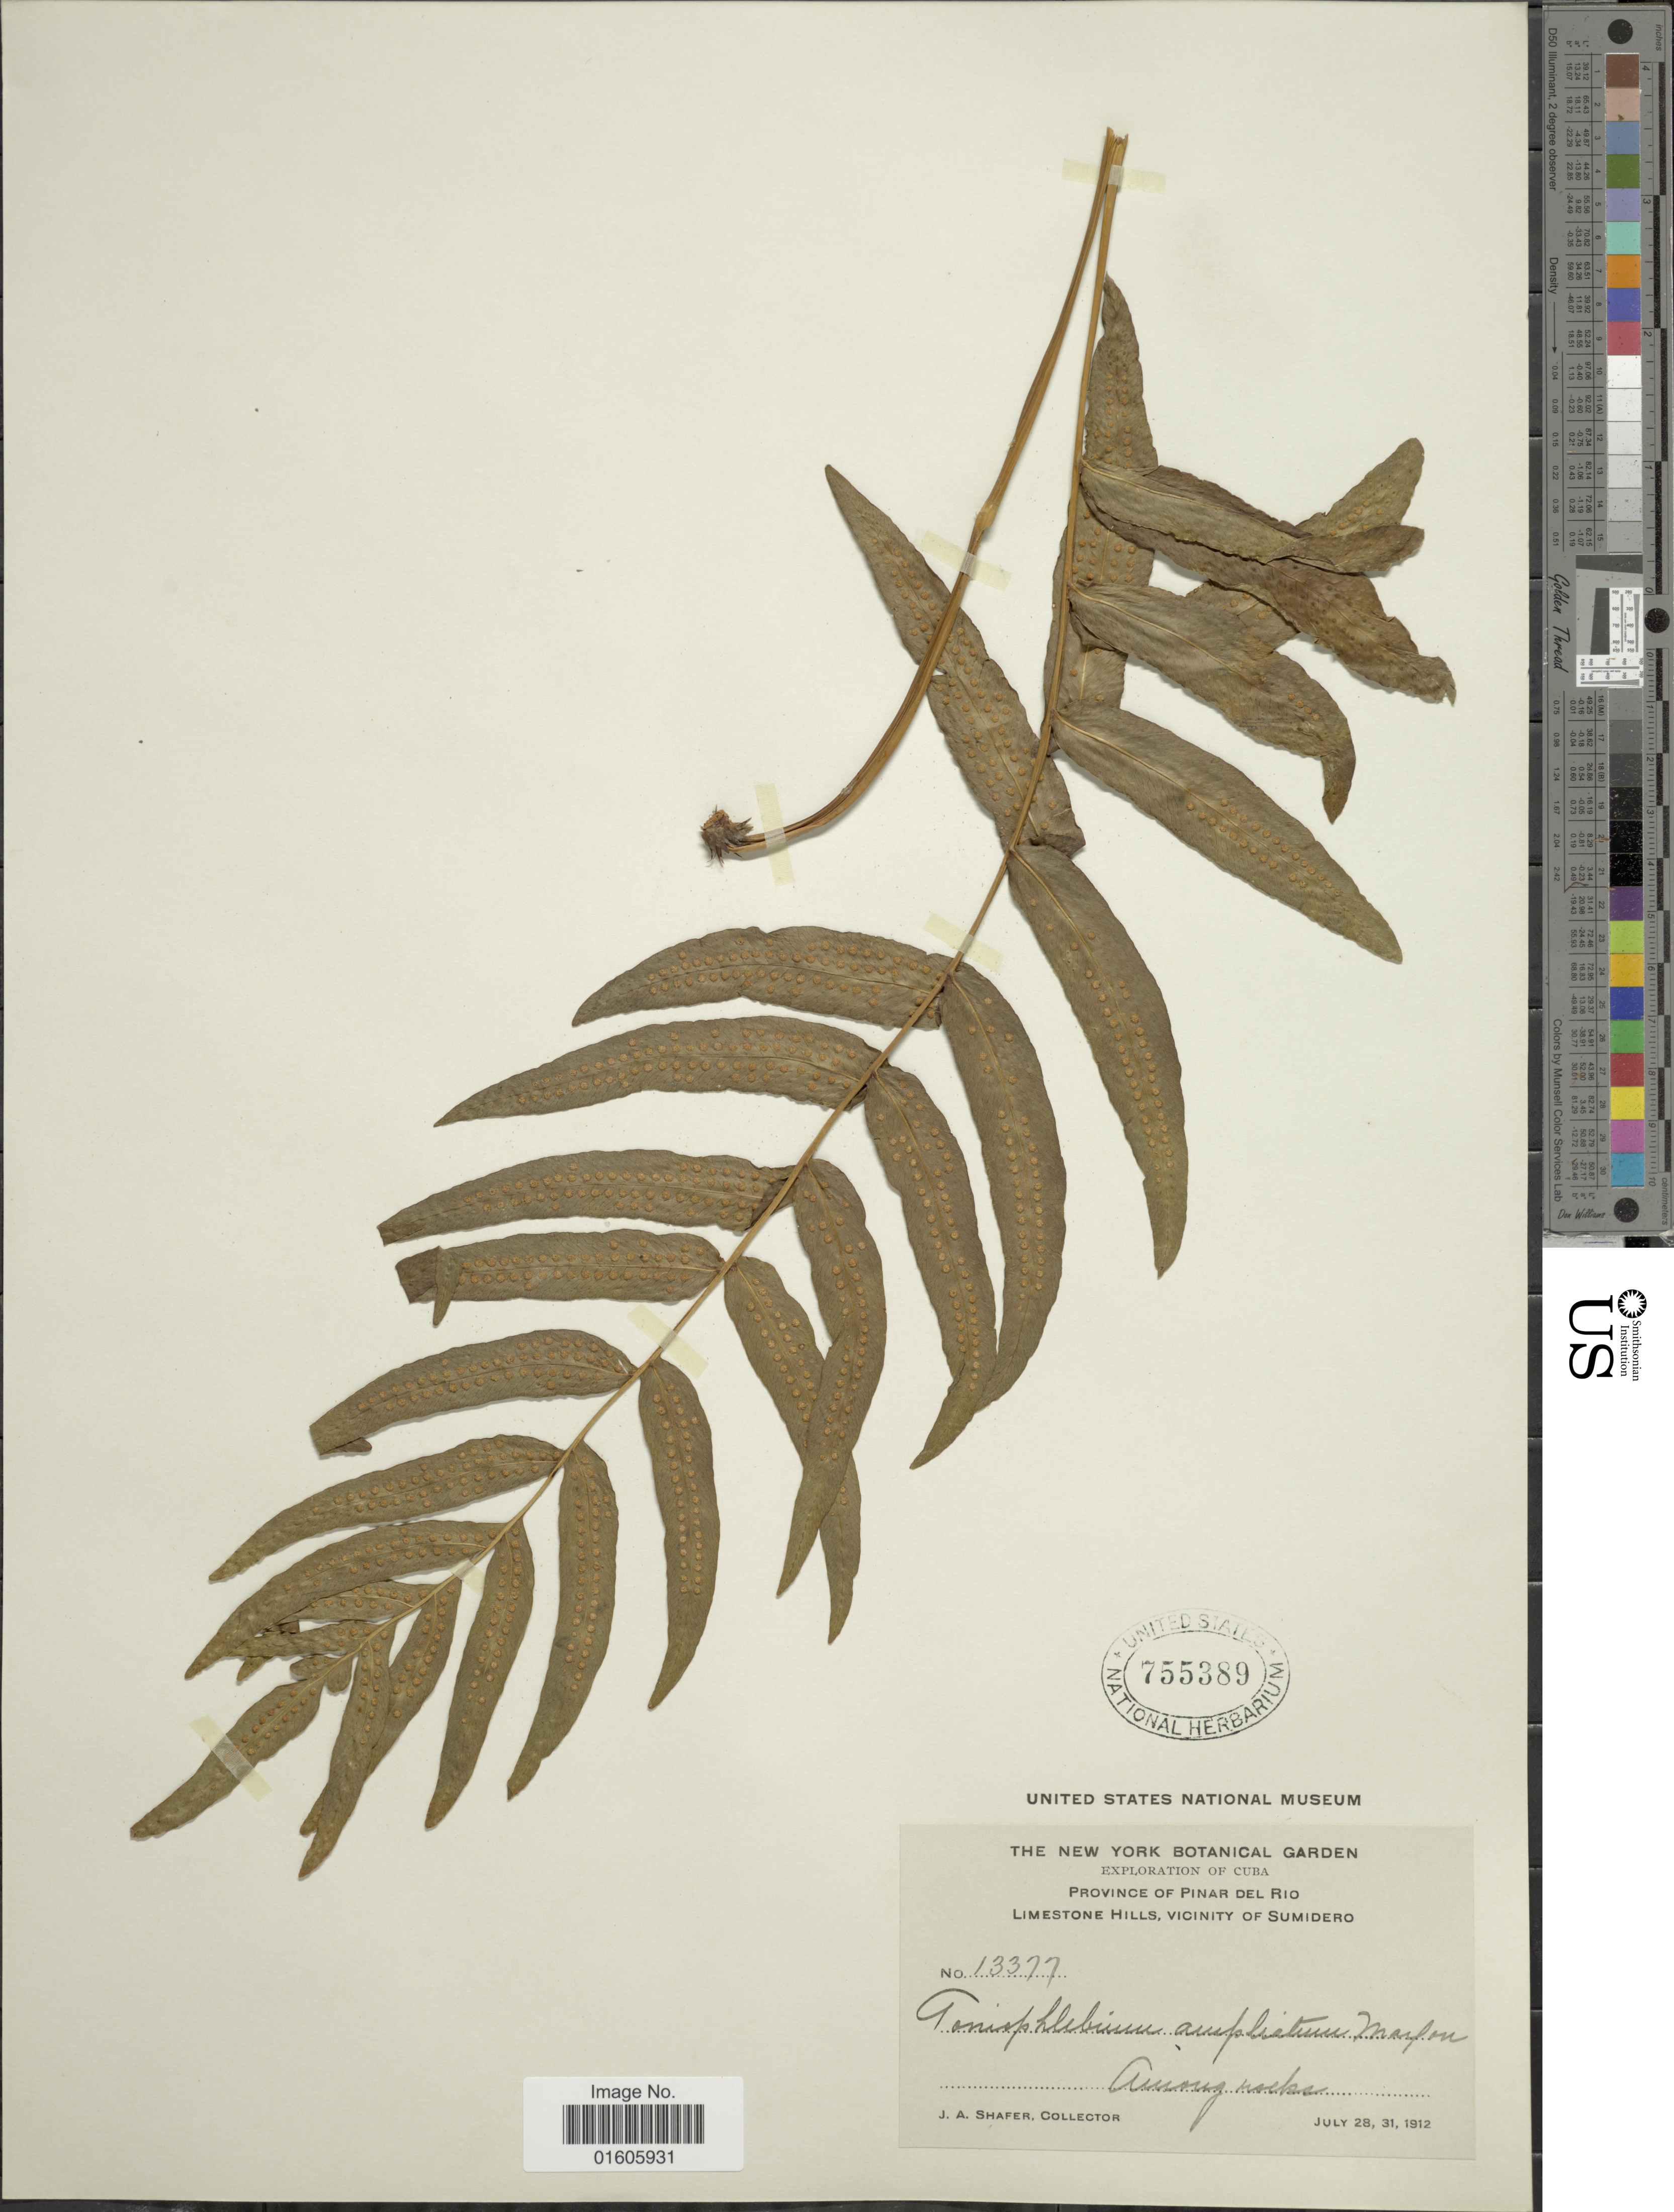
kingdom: Plantae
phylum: Tracheophyta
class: Polypodiopsida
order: Polypodiales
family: Polypodiaceae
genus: Serpocaulon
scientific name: Serpocaulon triseriale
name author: (Sw.) A.R. Sm.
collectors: J. A. Shafer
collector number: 13377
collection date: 1912-07-28/1912-07-31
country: Cuba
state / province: Pinar del Río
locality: Province of Pinar del Rio. Limestone Hills, Vicinity of Sumidero.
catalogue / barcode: US 755389